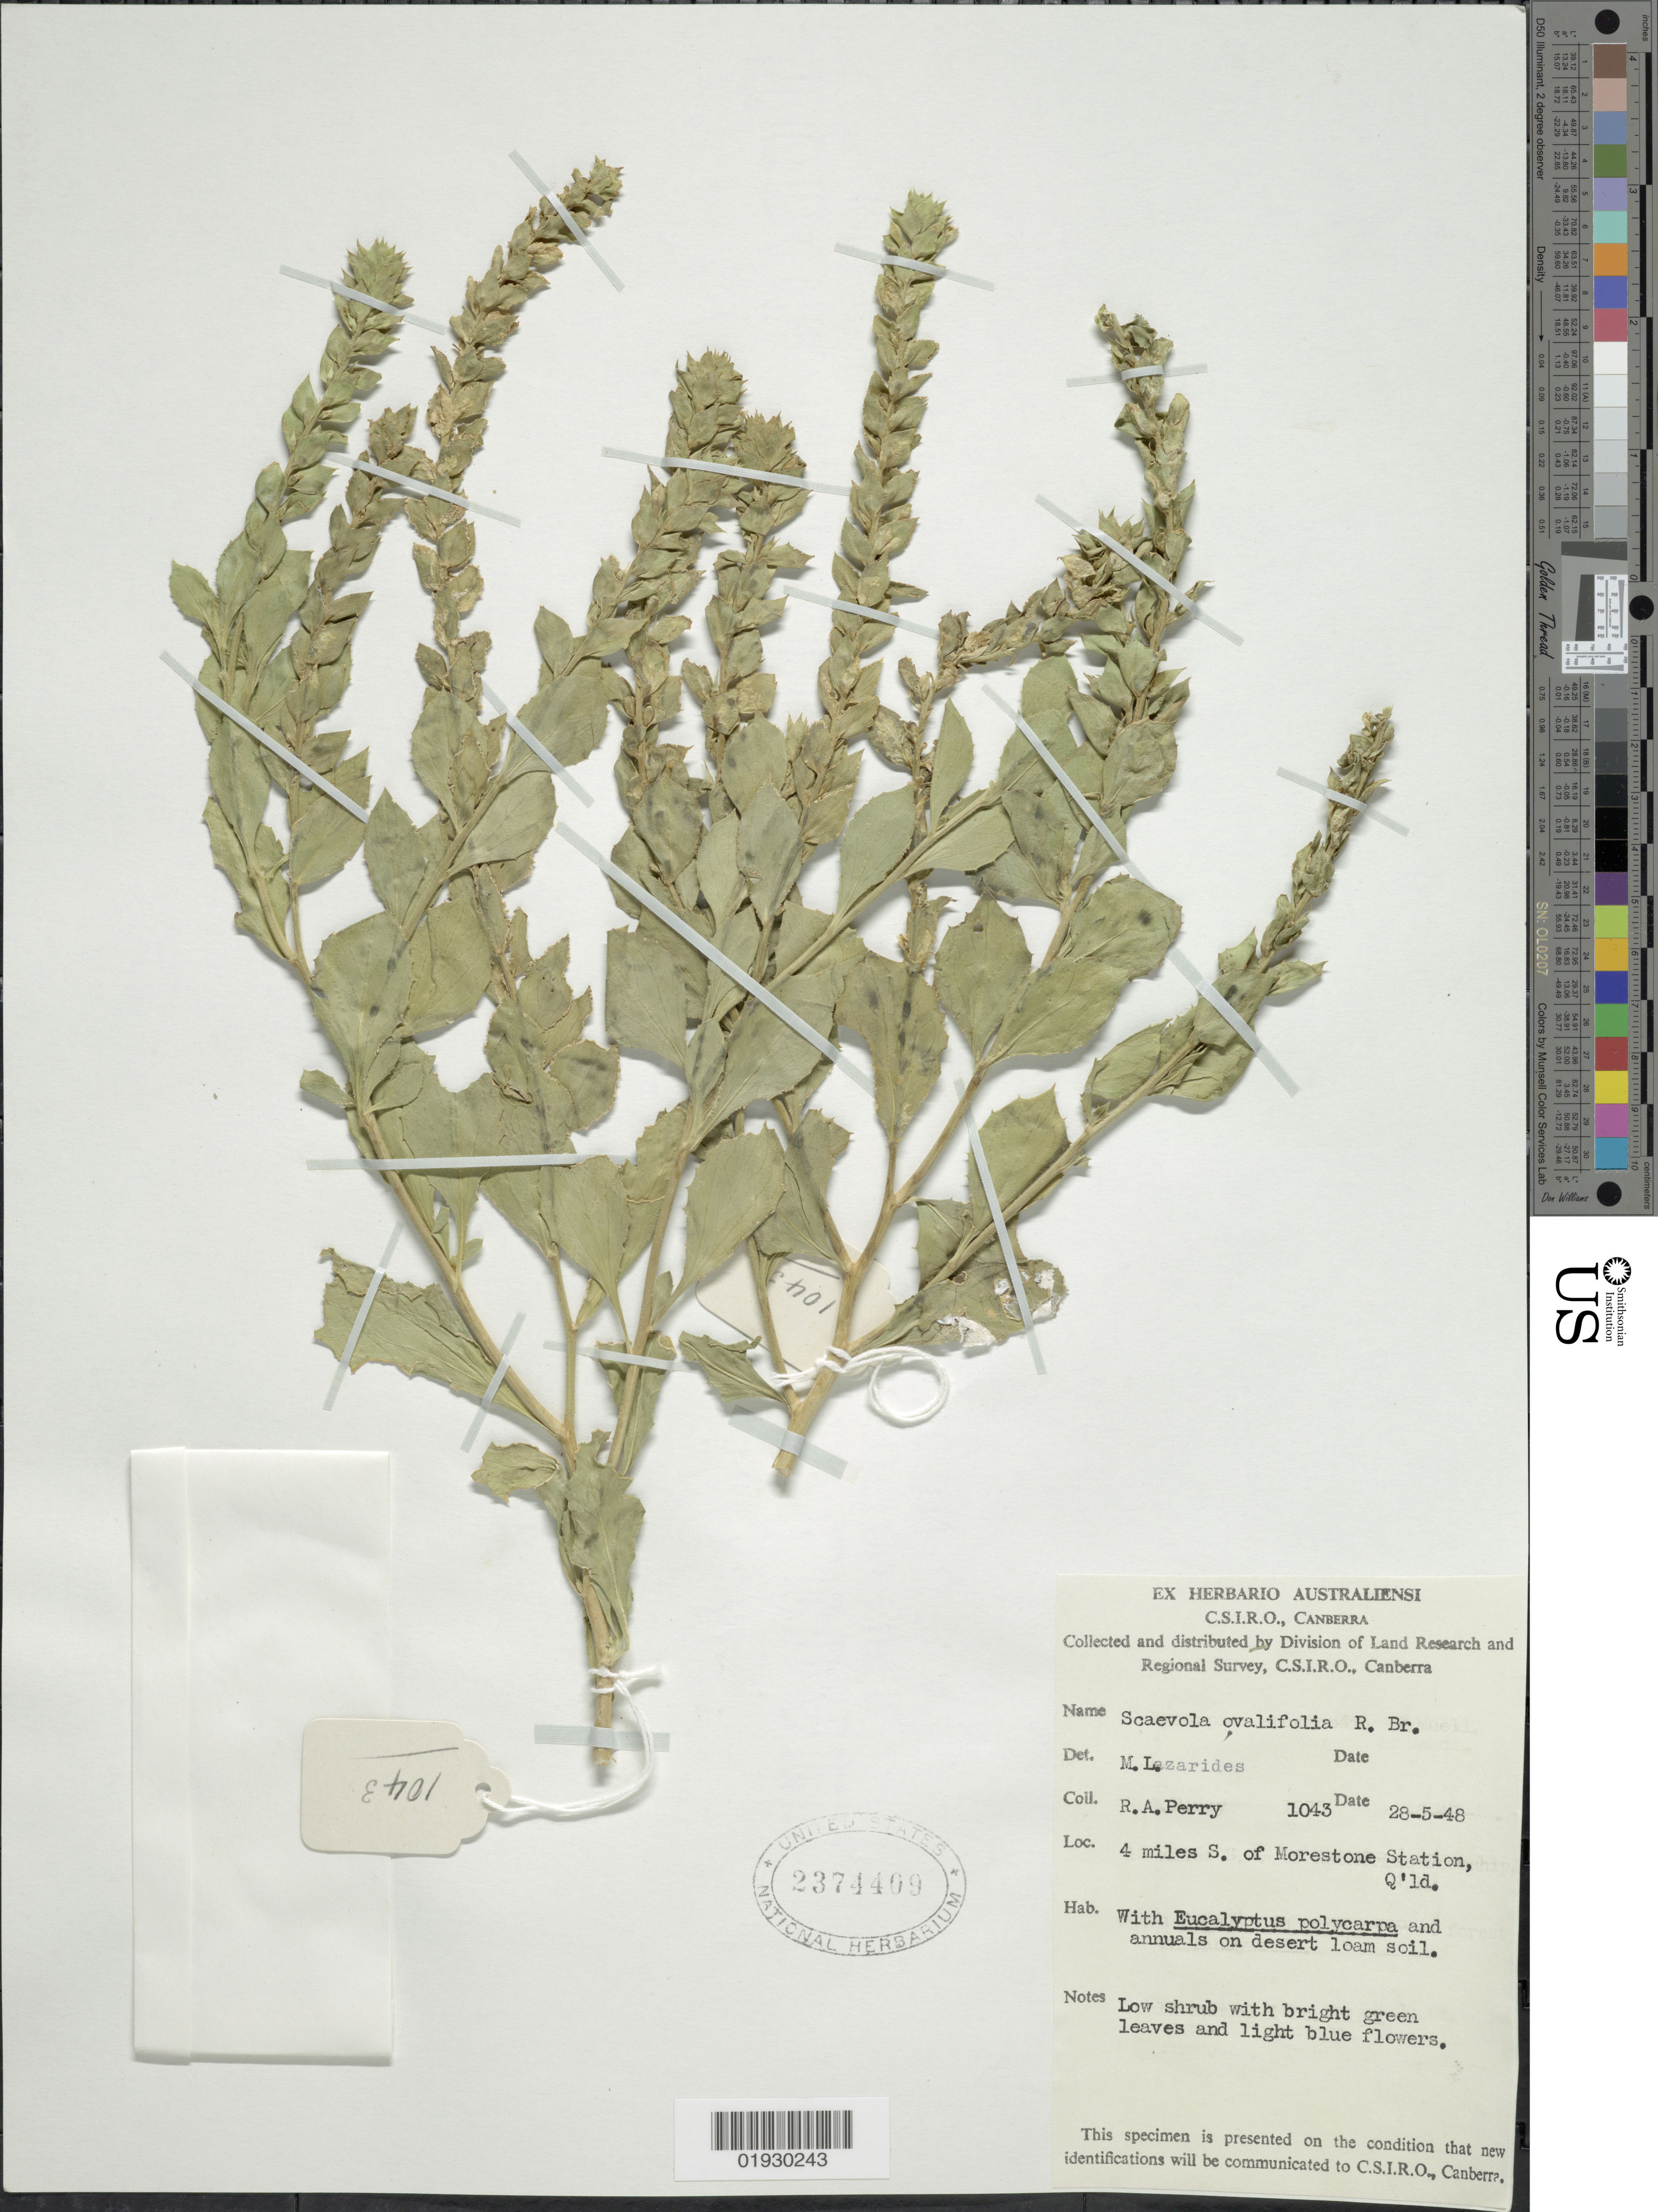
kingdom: Plantae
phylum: Tracheophyta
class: Magnoliopsida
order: Asterales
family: Goodeniaceae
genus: Scaevola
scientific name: Scaevola ovalifolia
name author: R. Br.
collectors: Perry, R. A.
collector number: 1043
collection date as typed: Transcribed d/m/y: 28/5/48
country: Australia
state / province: Queensland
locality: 4 miles S. of Morestone Station, Q'ld.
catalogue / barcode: US 2374409